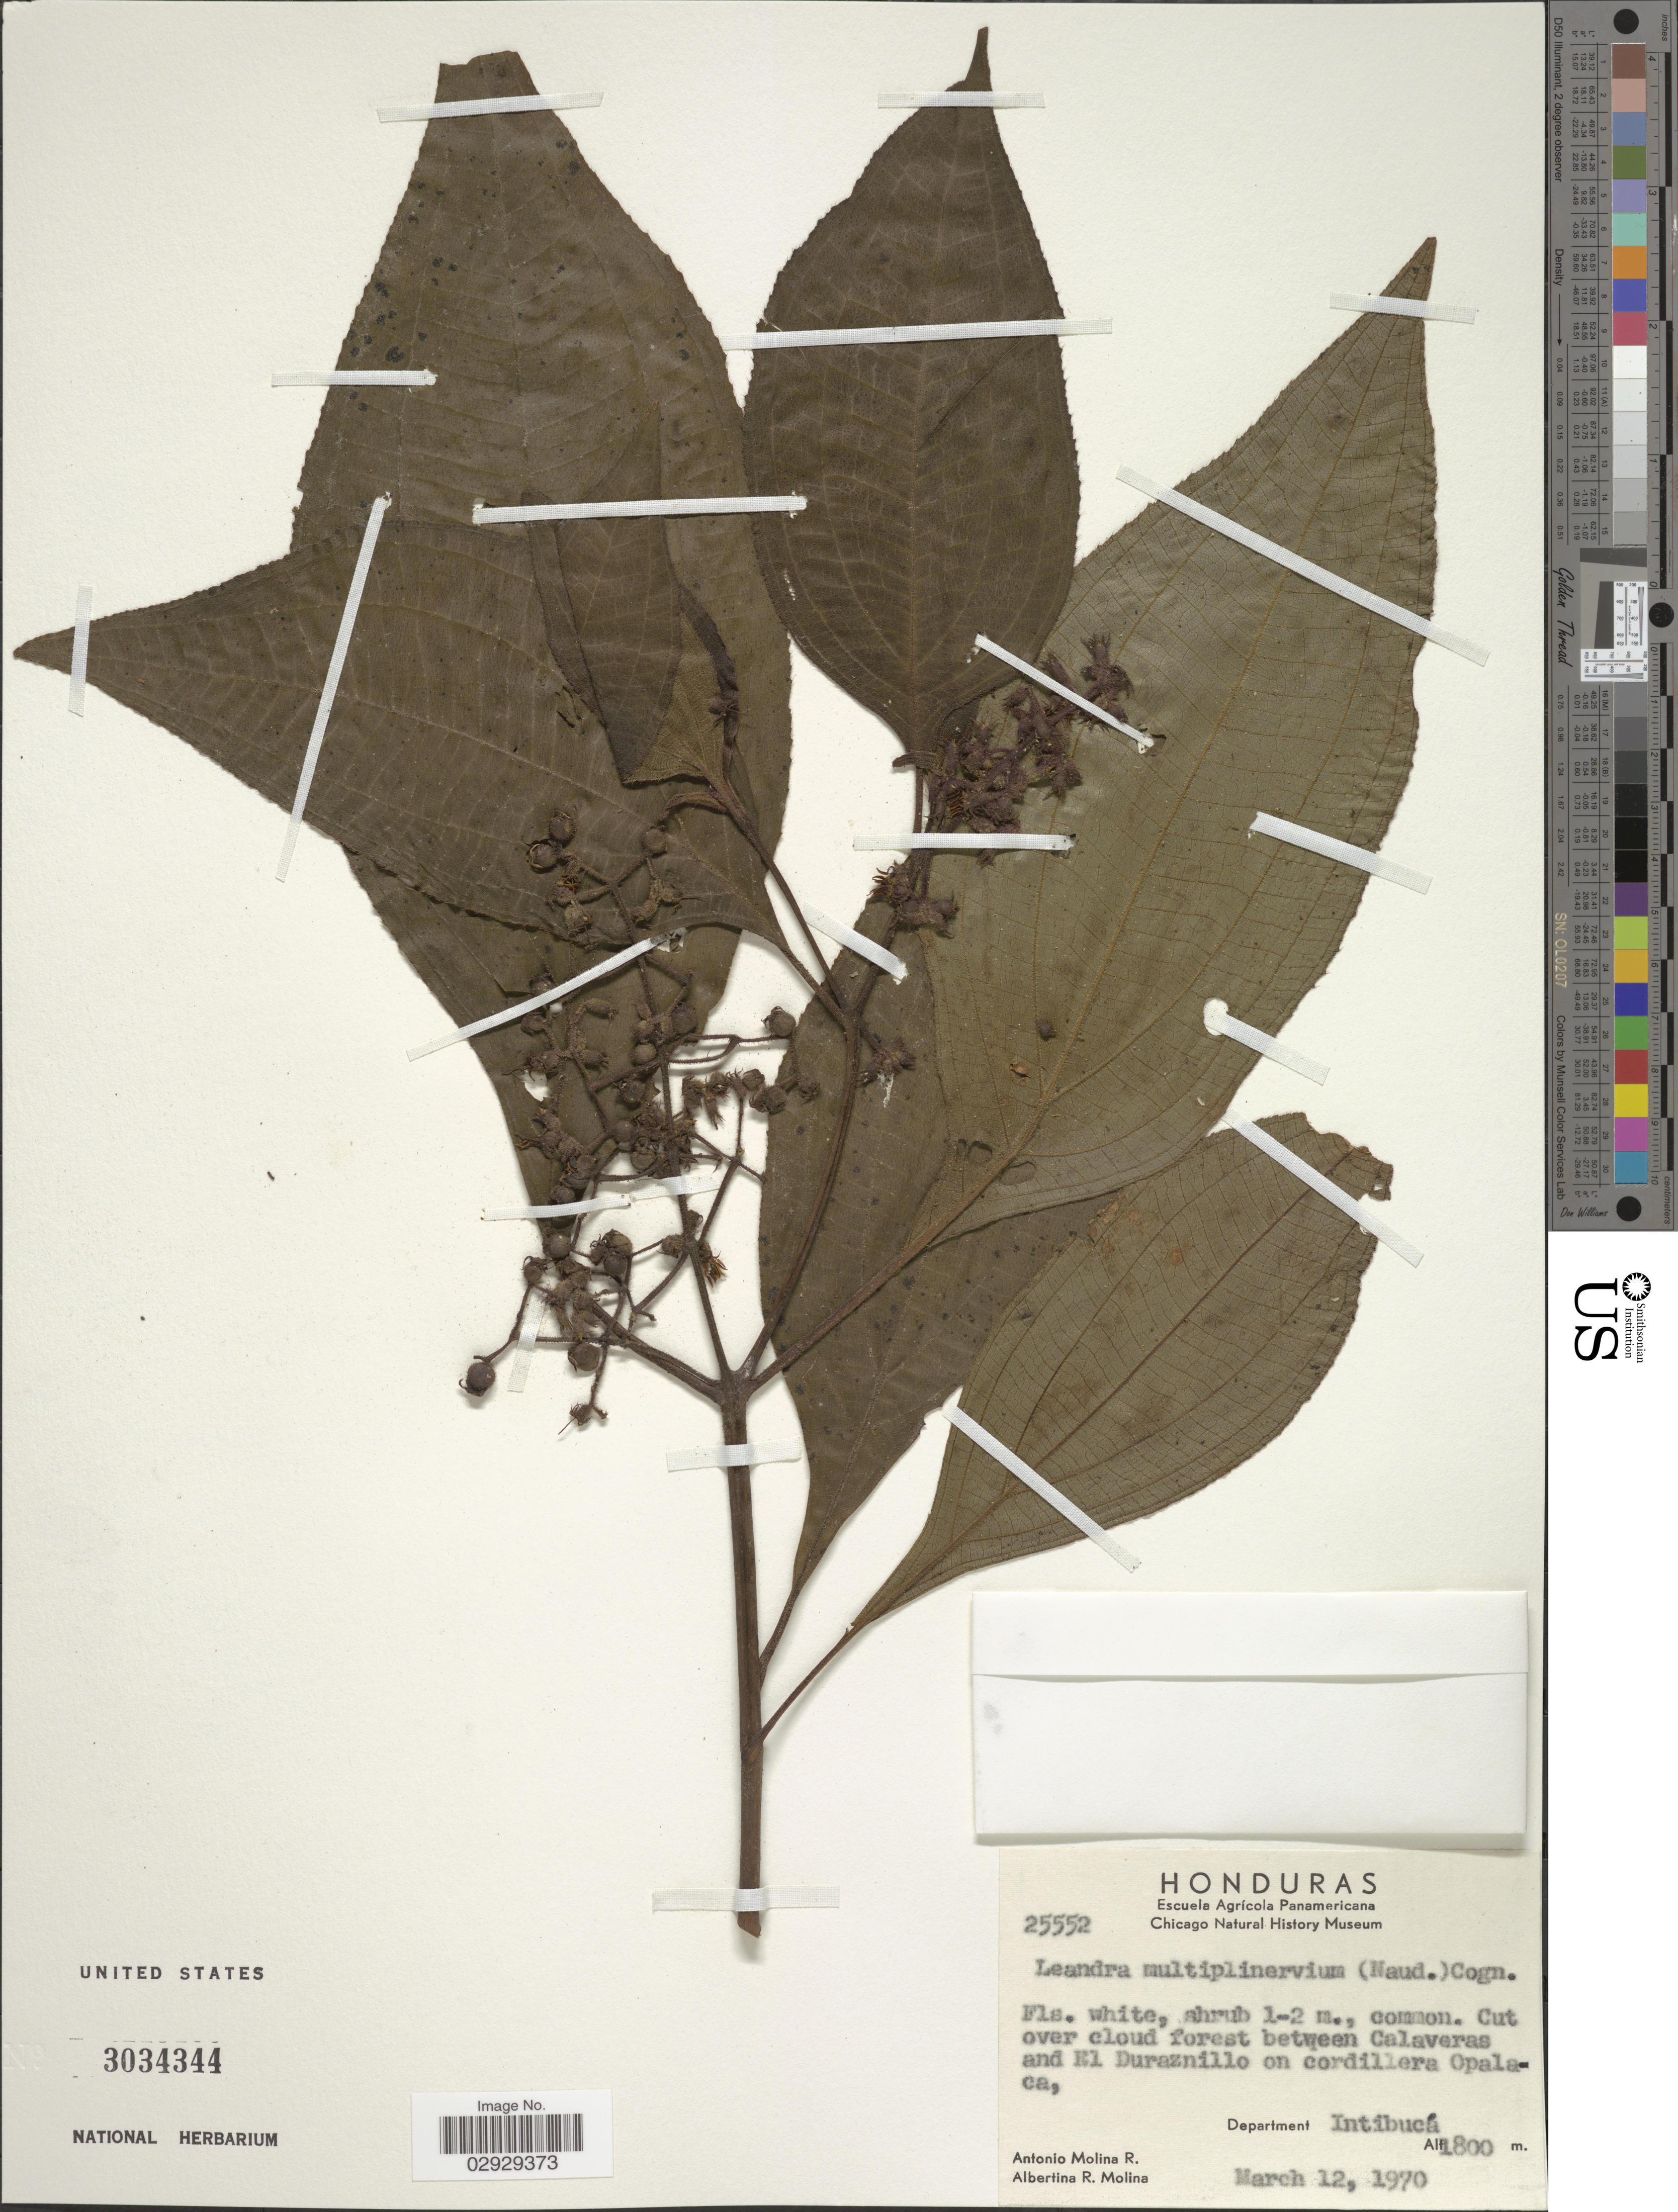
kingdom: Plantae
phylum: Tracheophyta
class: Magnoliopsida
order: Myrtales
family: Melastomataceae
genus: Leandra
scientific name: Leandra multiplinervis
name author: (Naudin) Cogn.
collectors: A. Molina R. & A. R. Molina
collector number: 25552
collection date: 1970-03-12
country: Honduras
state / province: Intibuca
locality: Cut over cloud forest between Calaveras and El Duraznillo on cordillera Opalaca, Department Intibucá.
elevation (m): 1800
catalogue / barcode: US 3034344